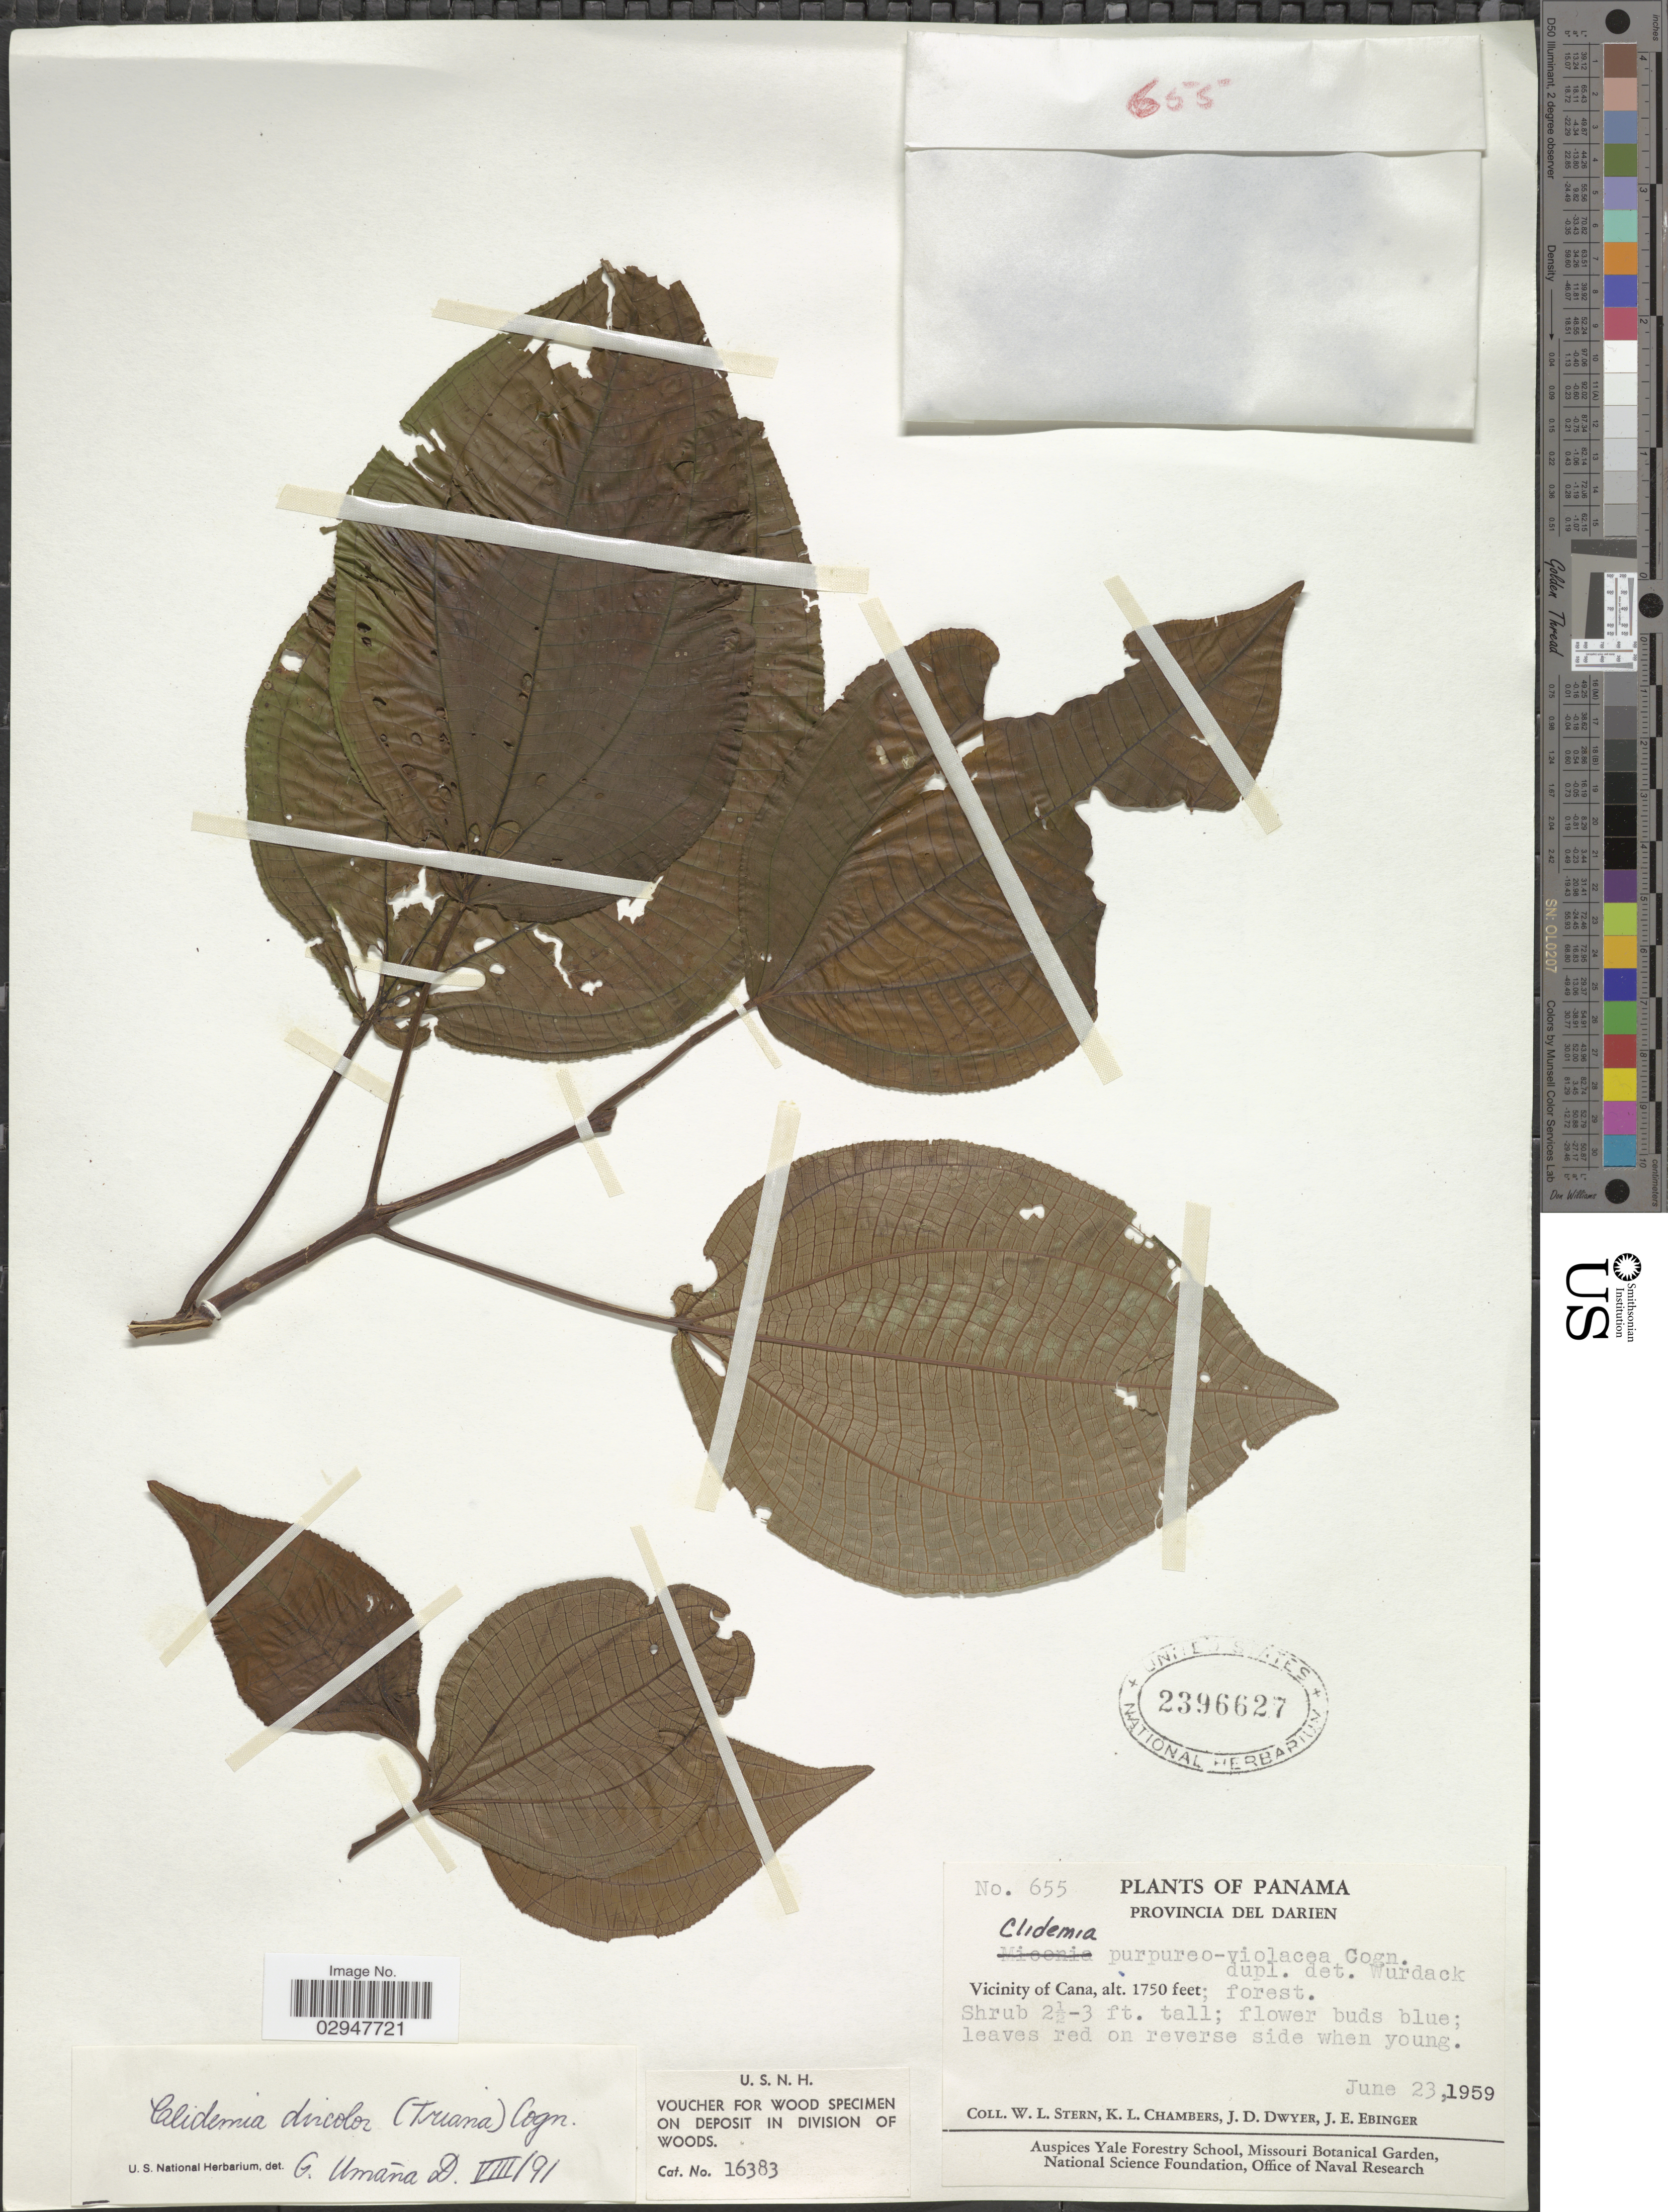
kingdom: Plantae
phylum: Tracheophyta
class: Magnoliopsida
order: Myrtales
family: Melastomataceae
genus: Clidemia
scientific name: Clidemia discolor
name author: (Triana) Cogn.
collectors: W. L. Stern, K. Chambers, J. D. Dwyer & J. Ebinger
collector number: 655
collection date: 1959-06-23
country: Panama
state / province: Darién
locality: Vicinity of Cana.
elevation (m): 533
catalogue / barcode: US 2396627